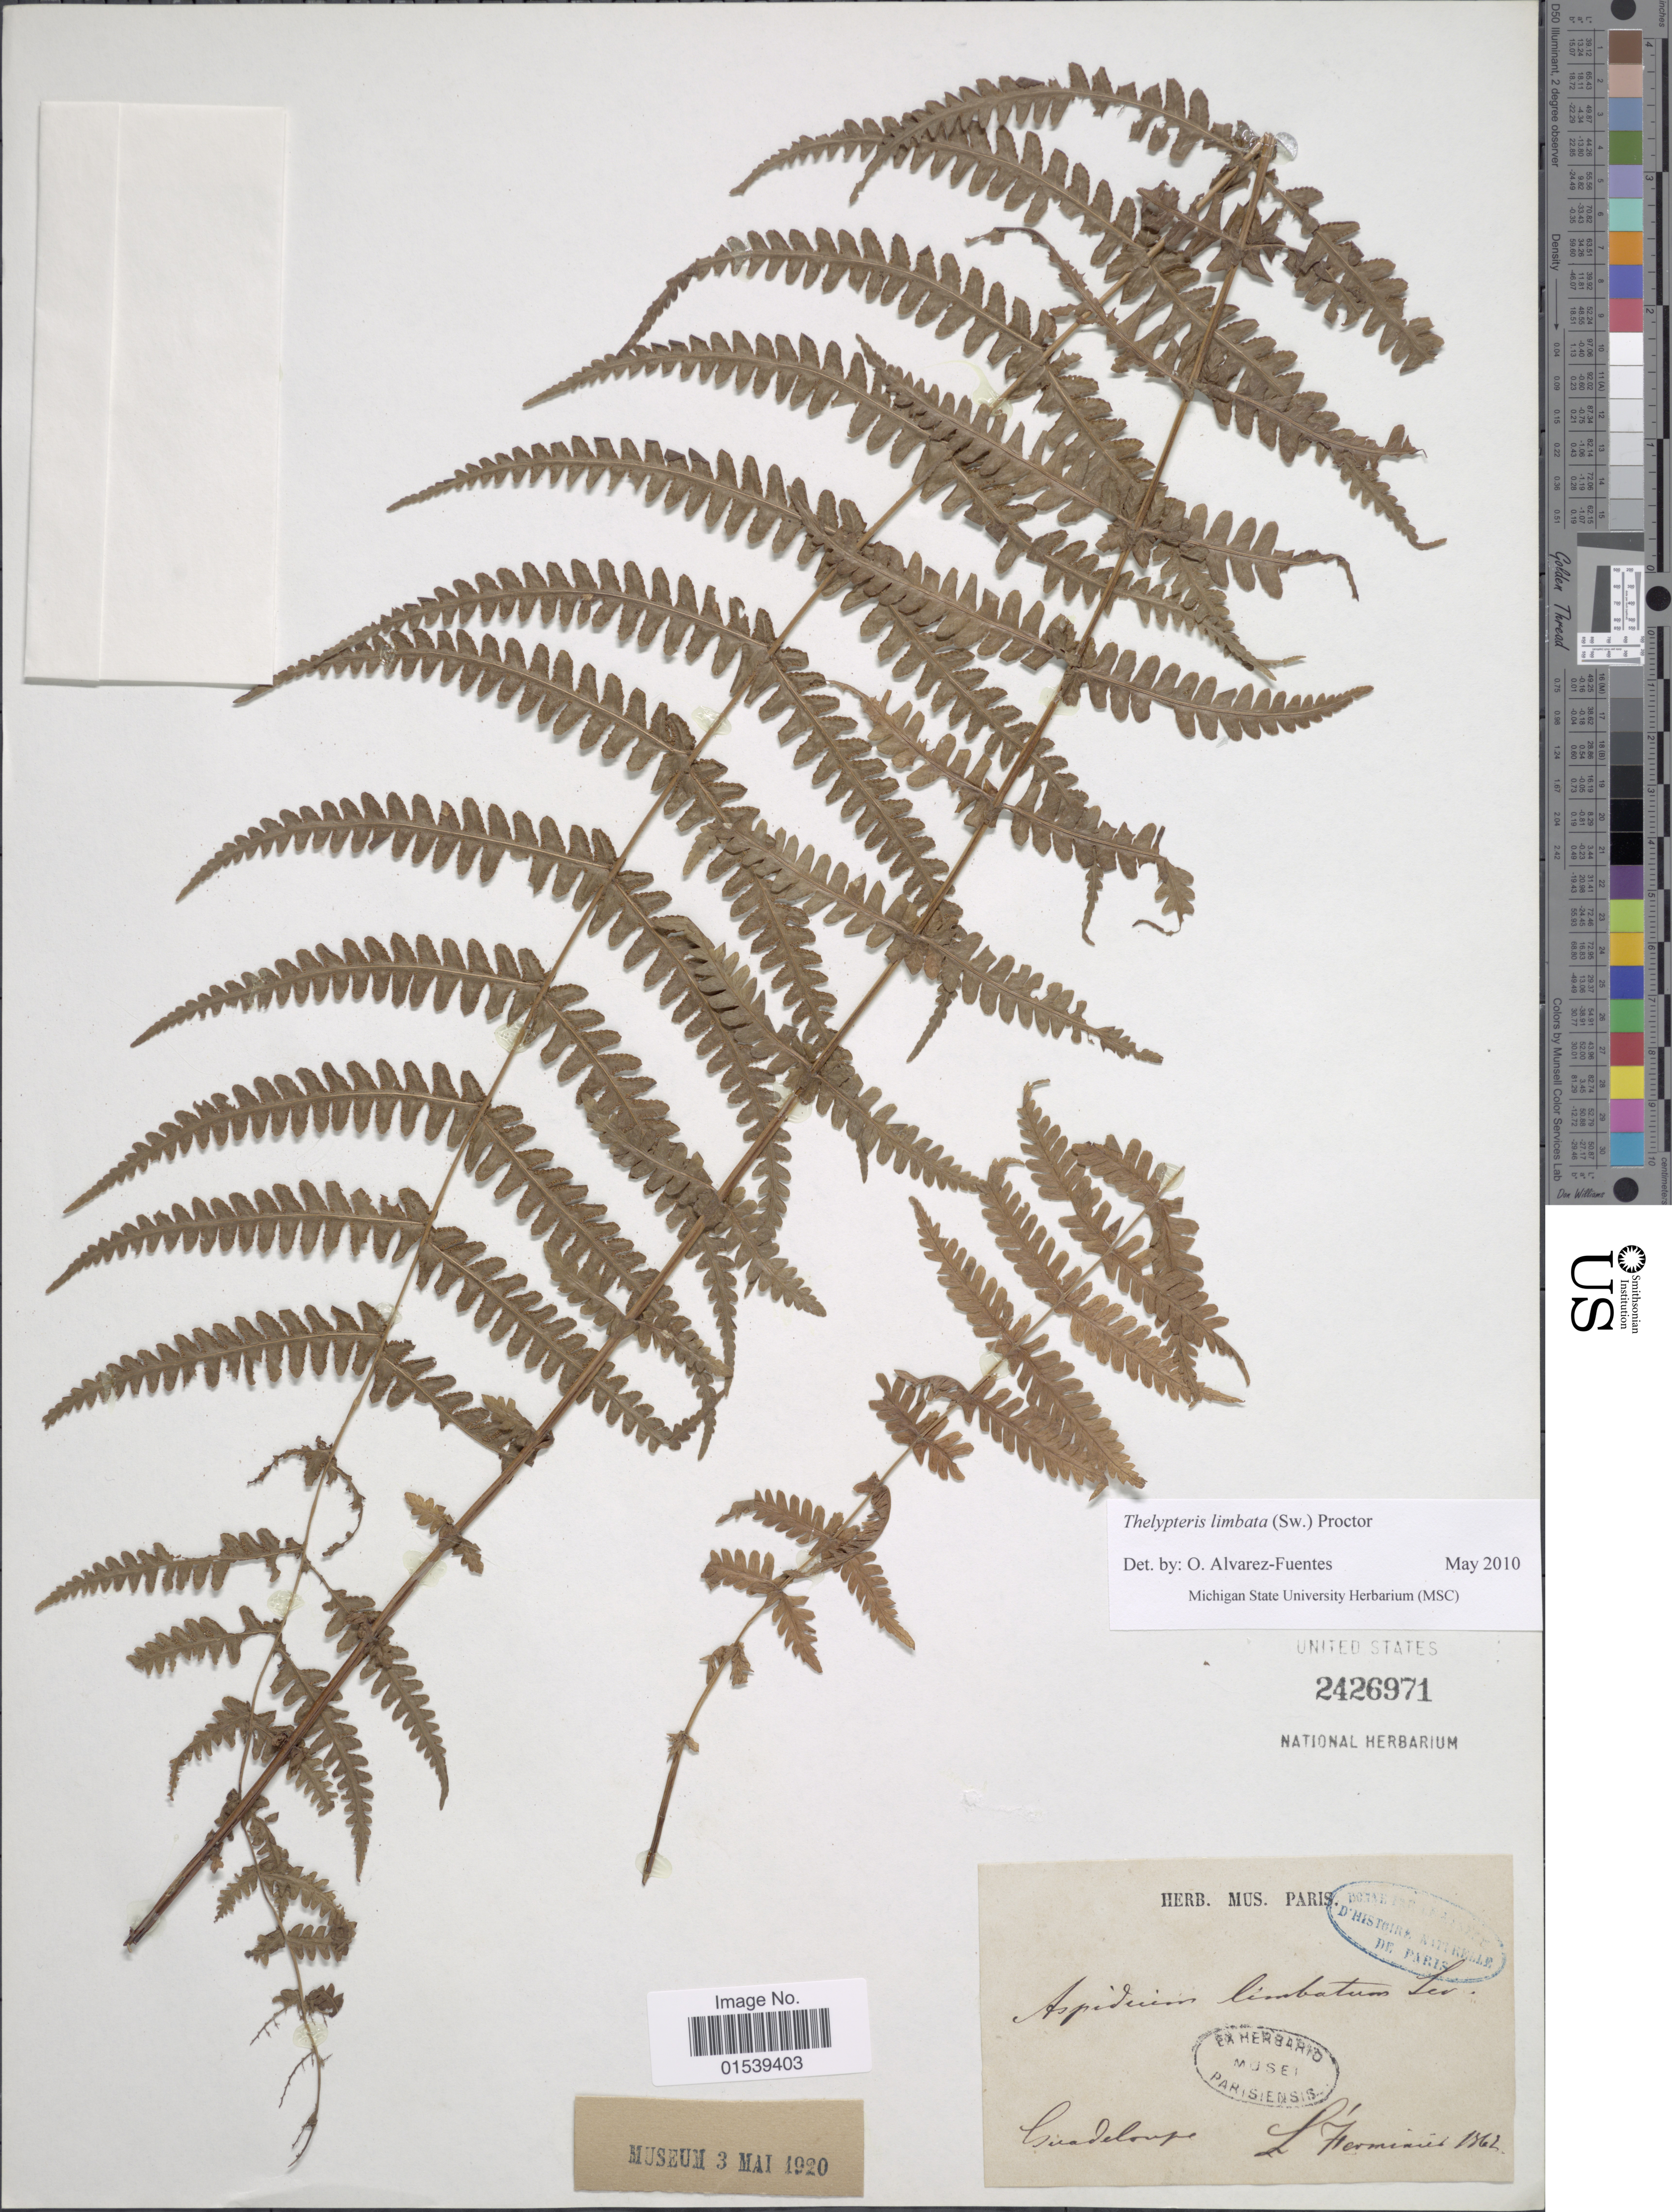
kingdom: Plantae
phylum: Tracheophyta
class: Polypodiopsida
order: Polypodiales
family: Thelypteridaceae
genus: Amauropelta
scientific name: Amauropelta limbata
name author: (Sw.) Pic. Serm.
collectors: -. L'Herminier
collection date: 1862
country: Guadeloupe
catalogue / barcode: US 2426971